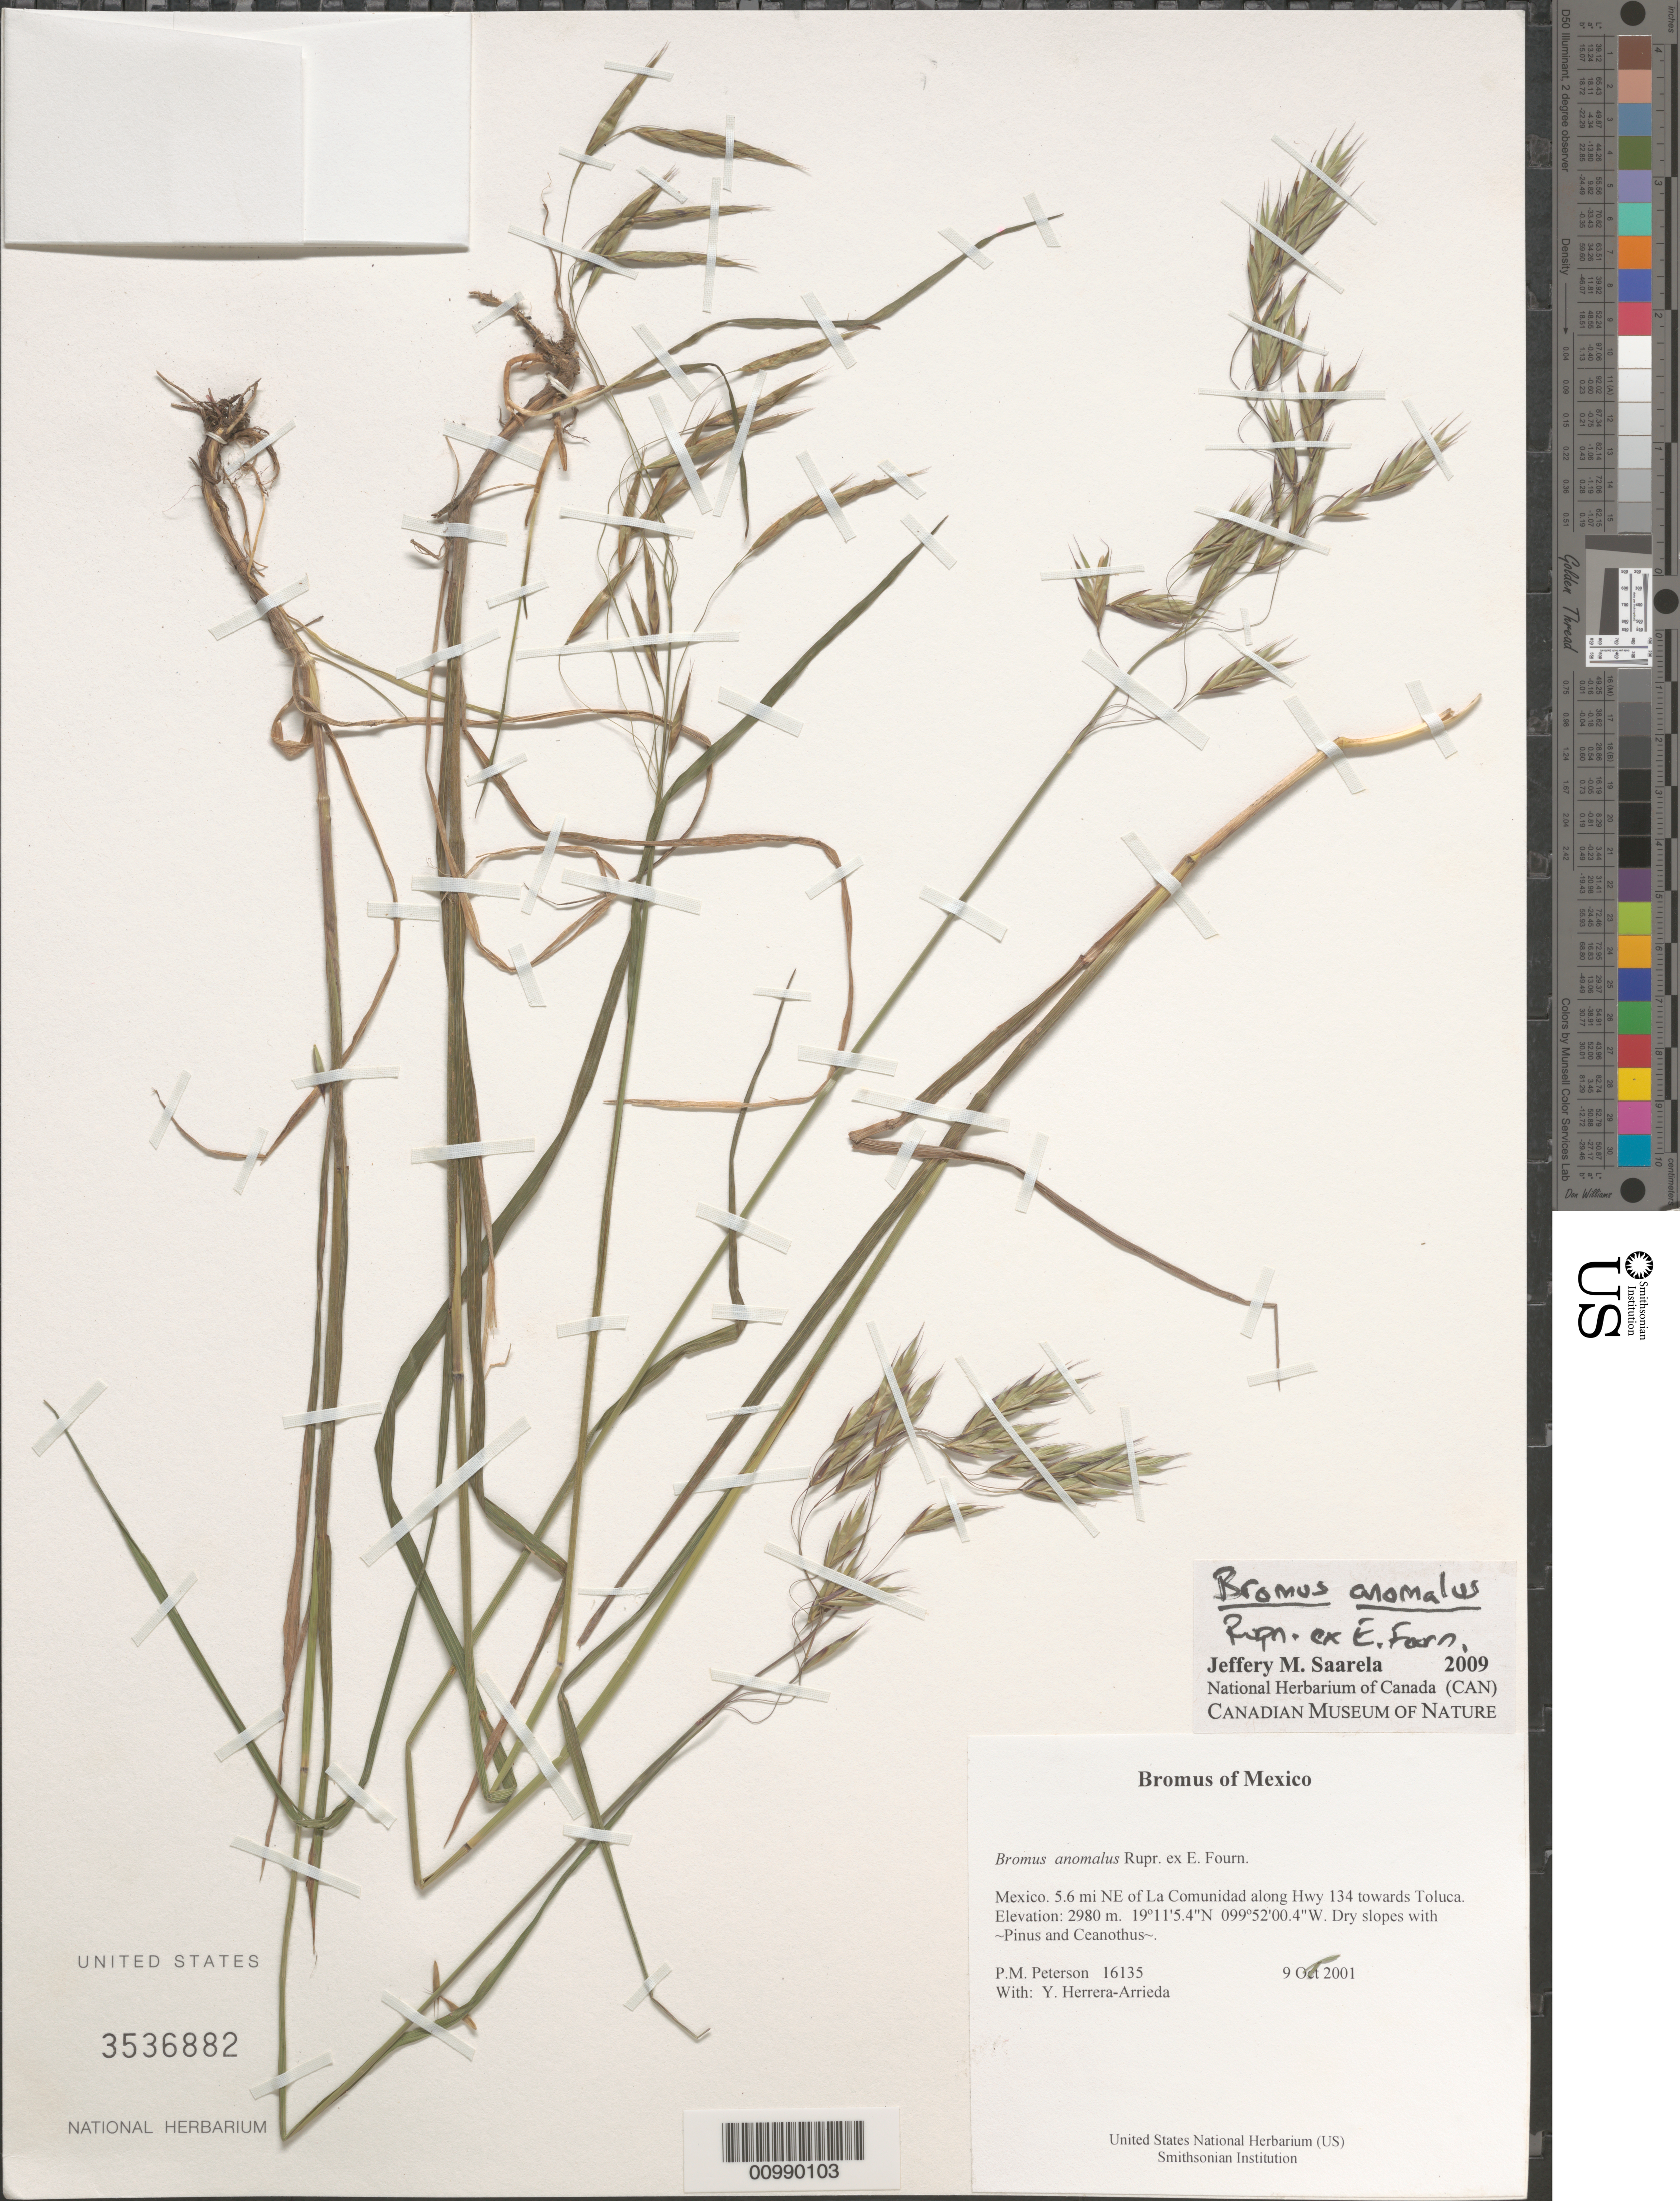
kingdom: Plantae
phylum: Tracheophyta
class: Liliopsida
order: Poales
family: Poaceae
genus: Bromus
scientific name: Bromus anomalus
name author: Rupr. ex E. Fourn.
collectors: P. M. Peterson & Y. Herrera Arrieta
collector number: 16135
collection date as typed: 09 Oct 2001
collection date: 2001-10-09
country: Mexico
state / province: México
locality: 5.6 mi NE of La Comunidad along Hwy 134 towards Toluca.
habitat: Dry slopes with ~Pinus and Ceanothus~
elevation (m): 2980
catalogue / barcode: US 3536882